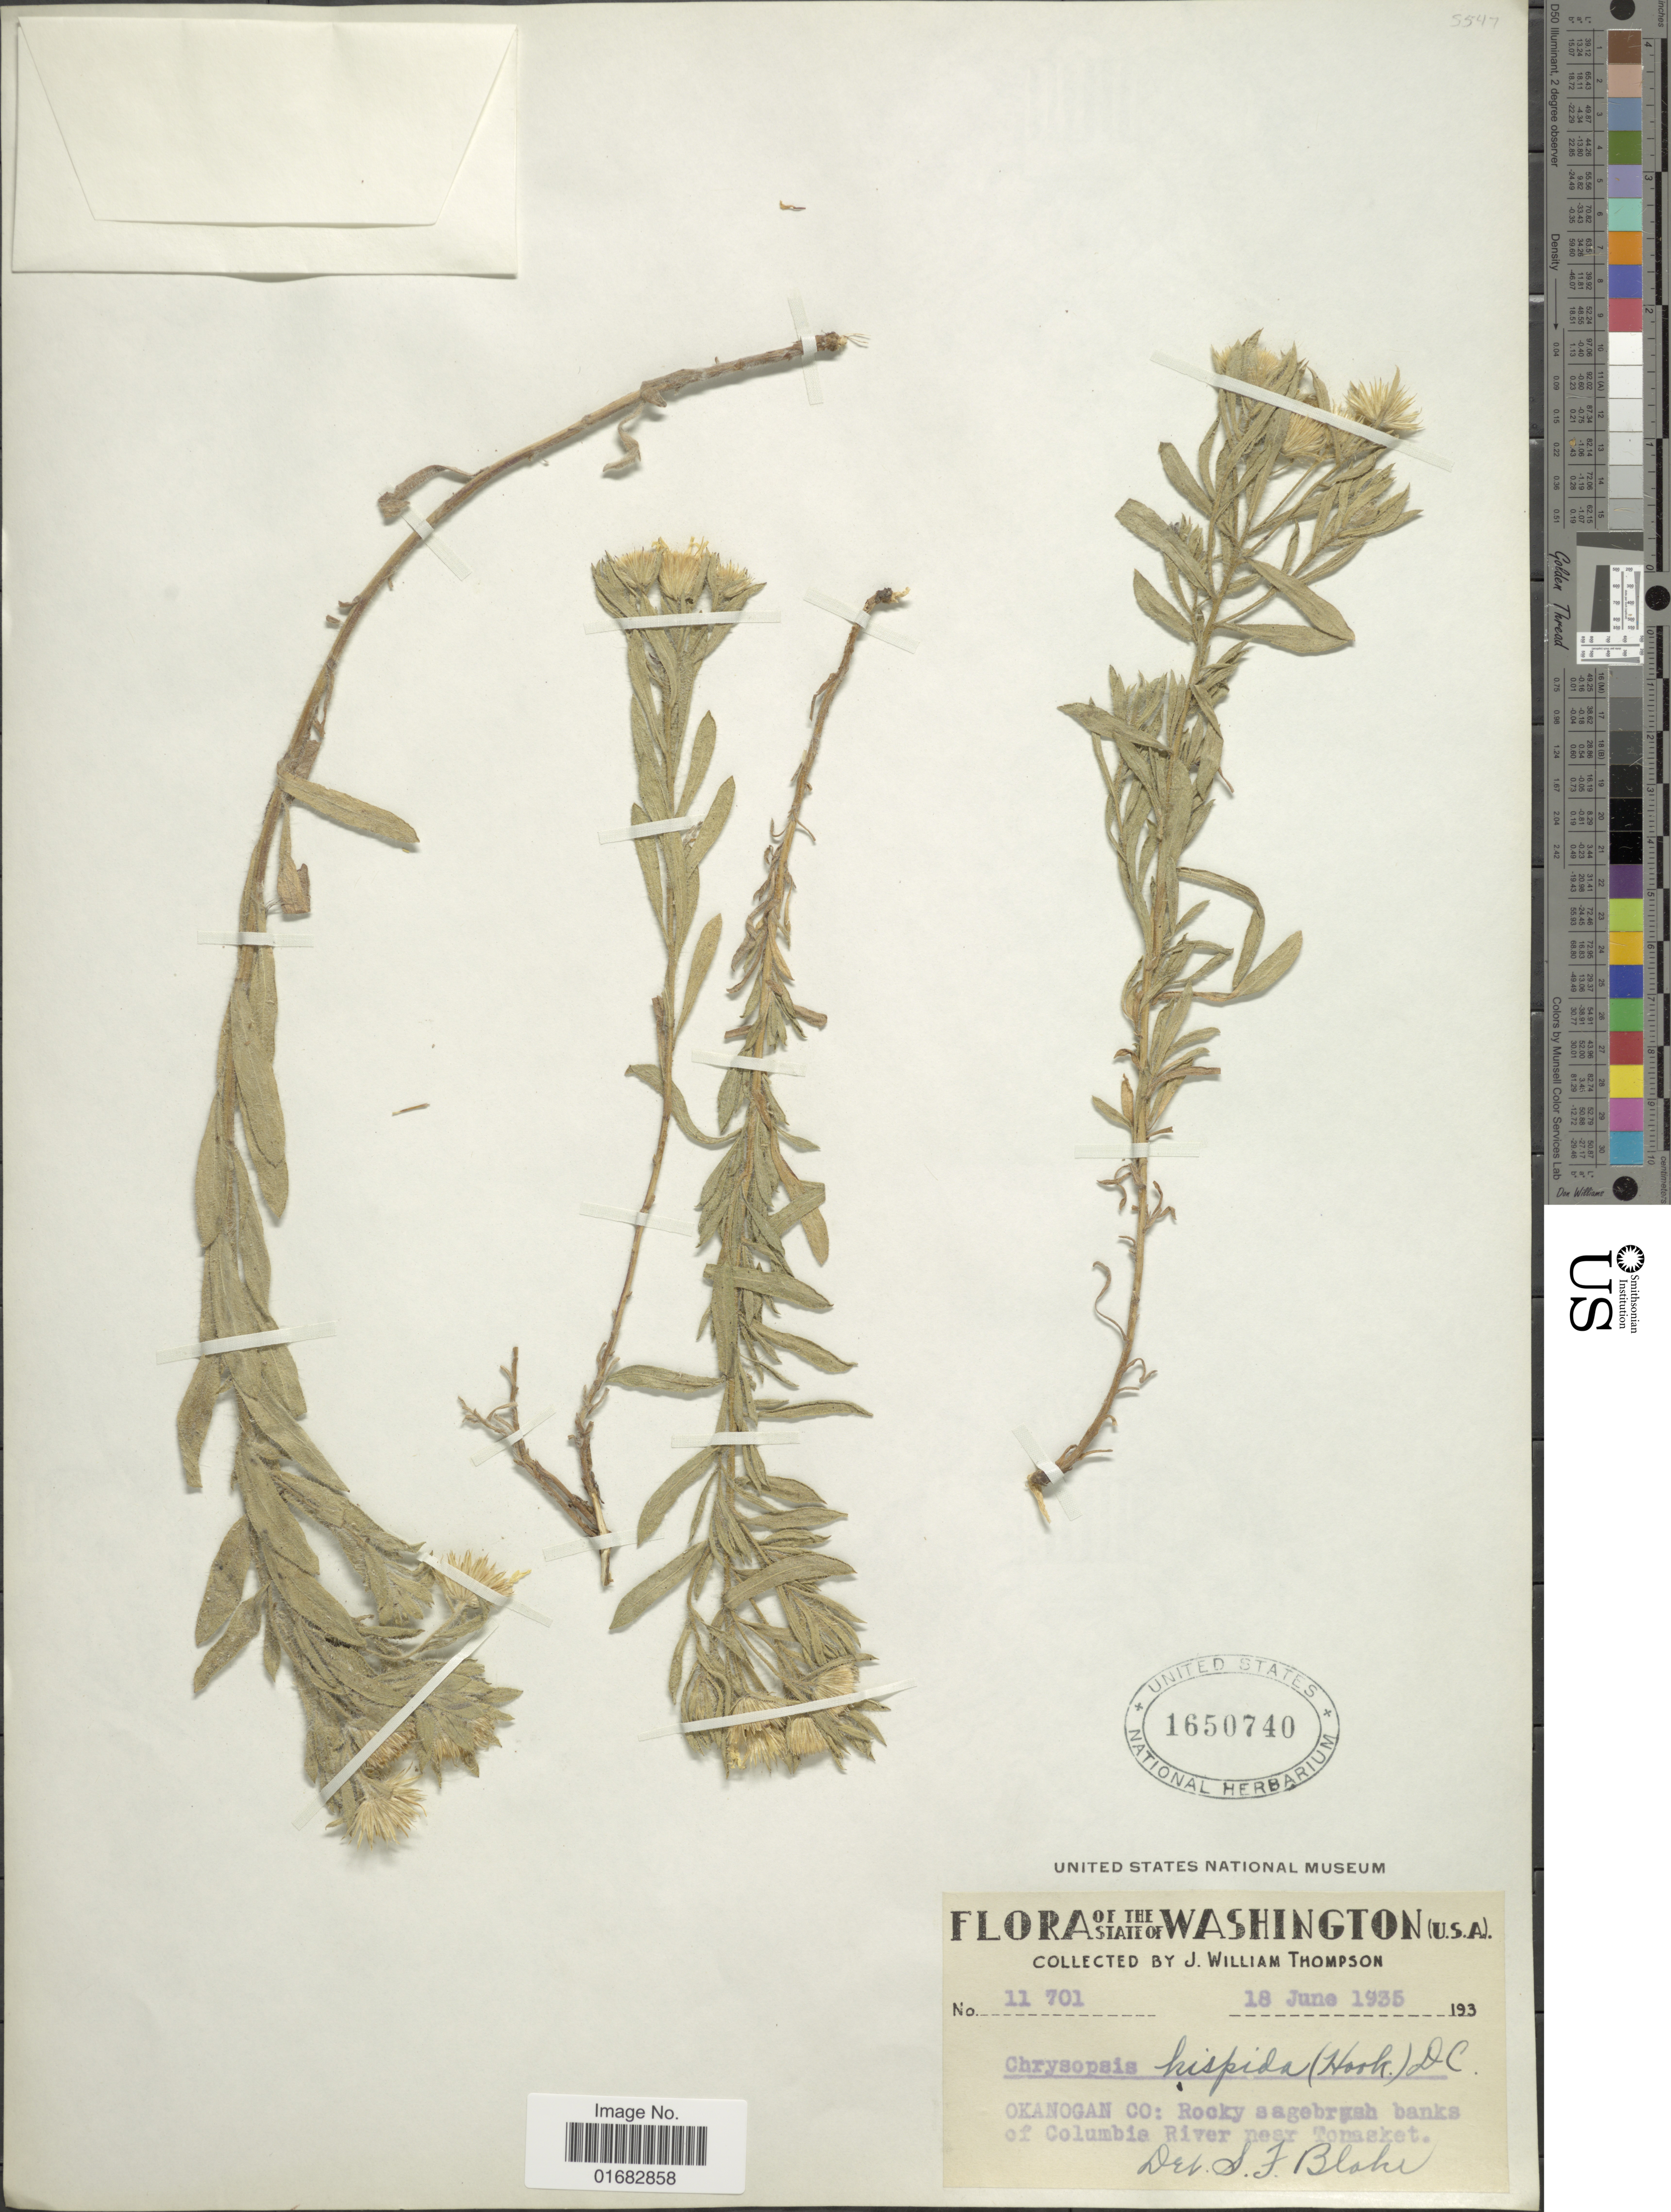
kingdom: Plantae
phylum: Tracheophyta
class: Magnoliopsida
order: Asterales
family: Asteraceae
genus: Heterotheca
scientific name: Heterotheca villosa var. hispida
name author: (Hook.) V.L. Harms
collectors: J. W. Thompson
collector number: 11701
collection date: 1935-06-18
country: United States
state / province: Washington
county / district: Okanogan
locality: Okanogan Co: Rocky sagebrush banks of Columbia River near Tonasket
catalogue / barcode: US 1650740